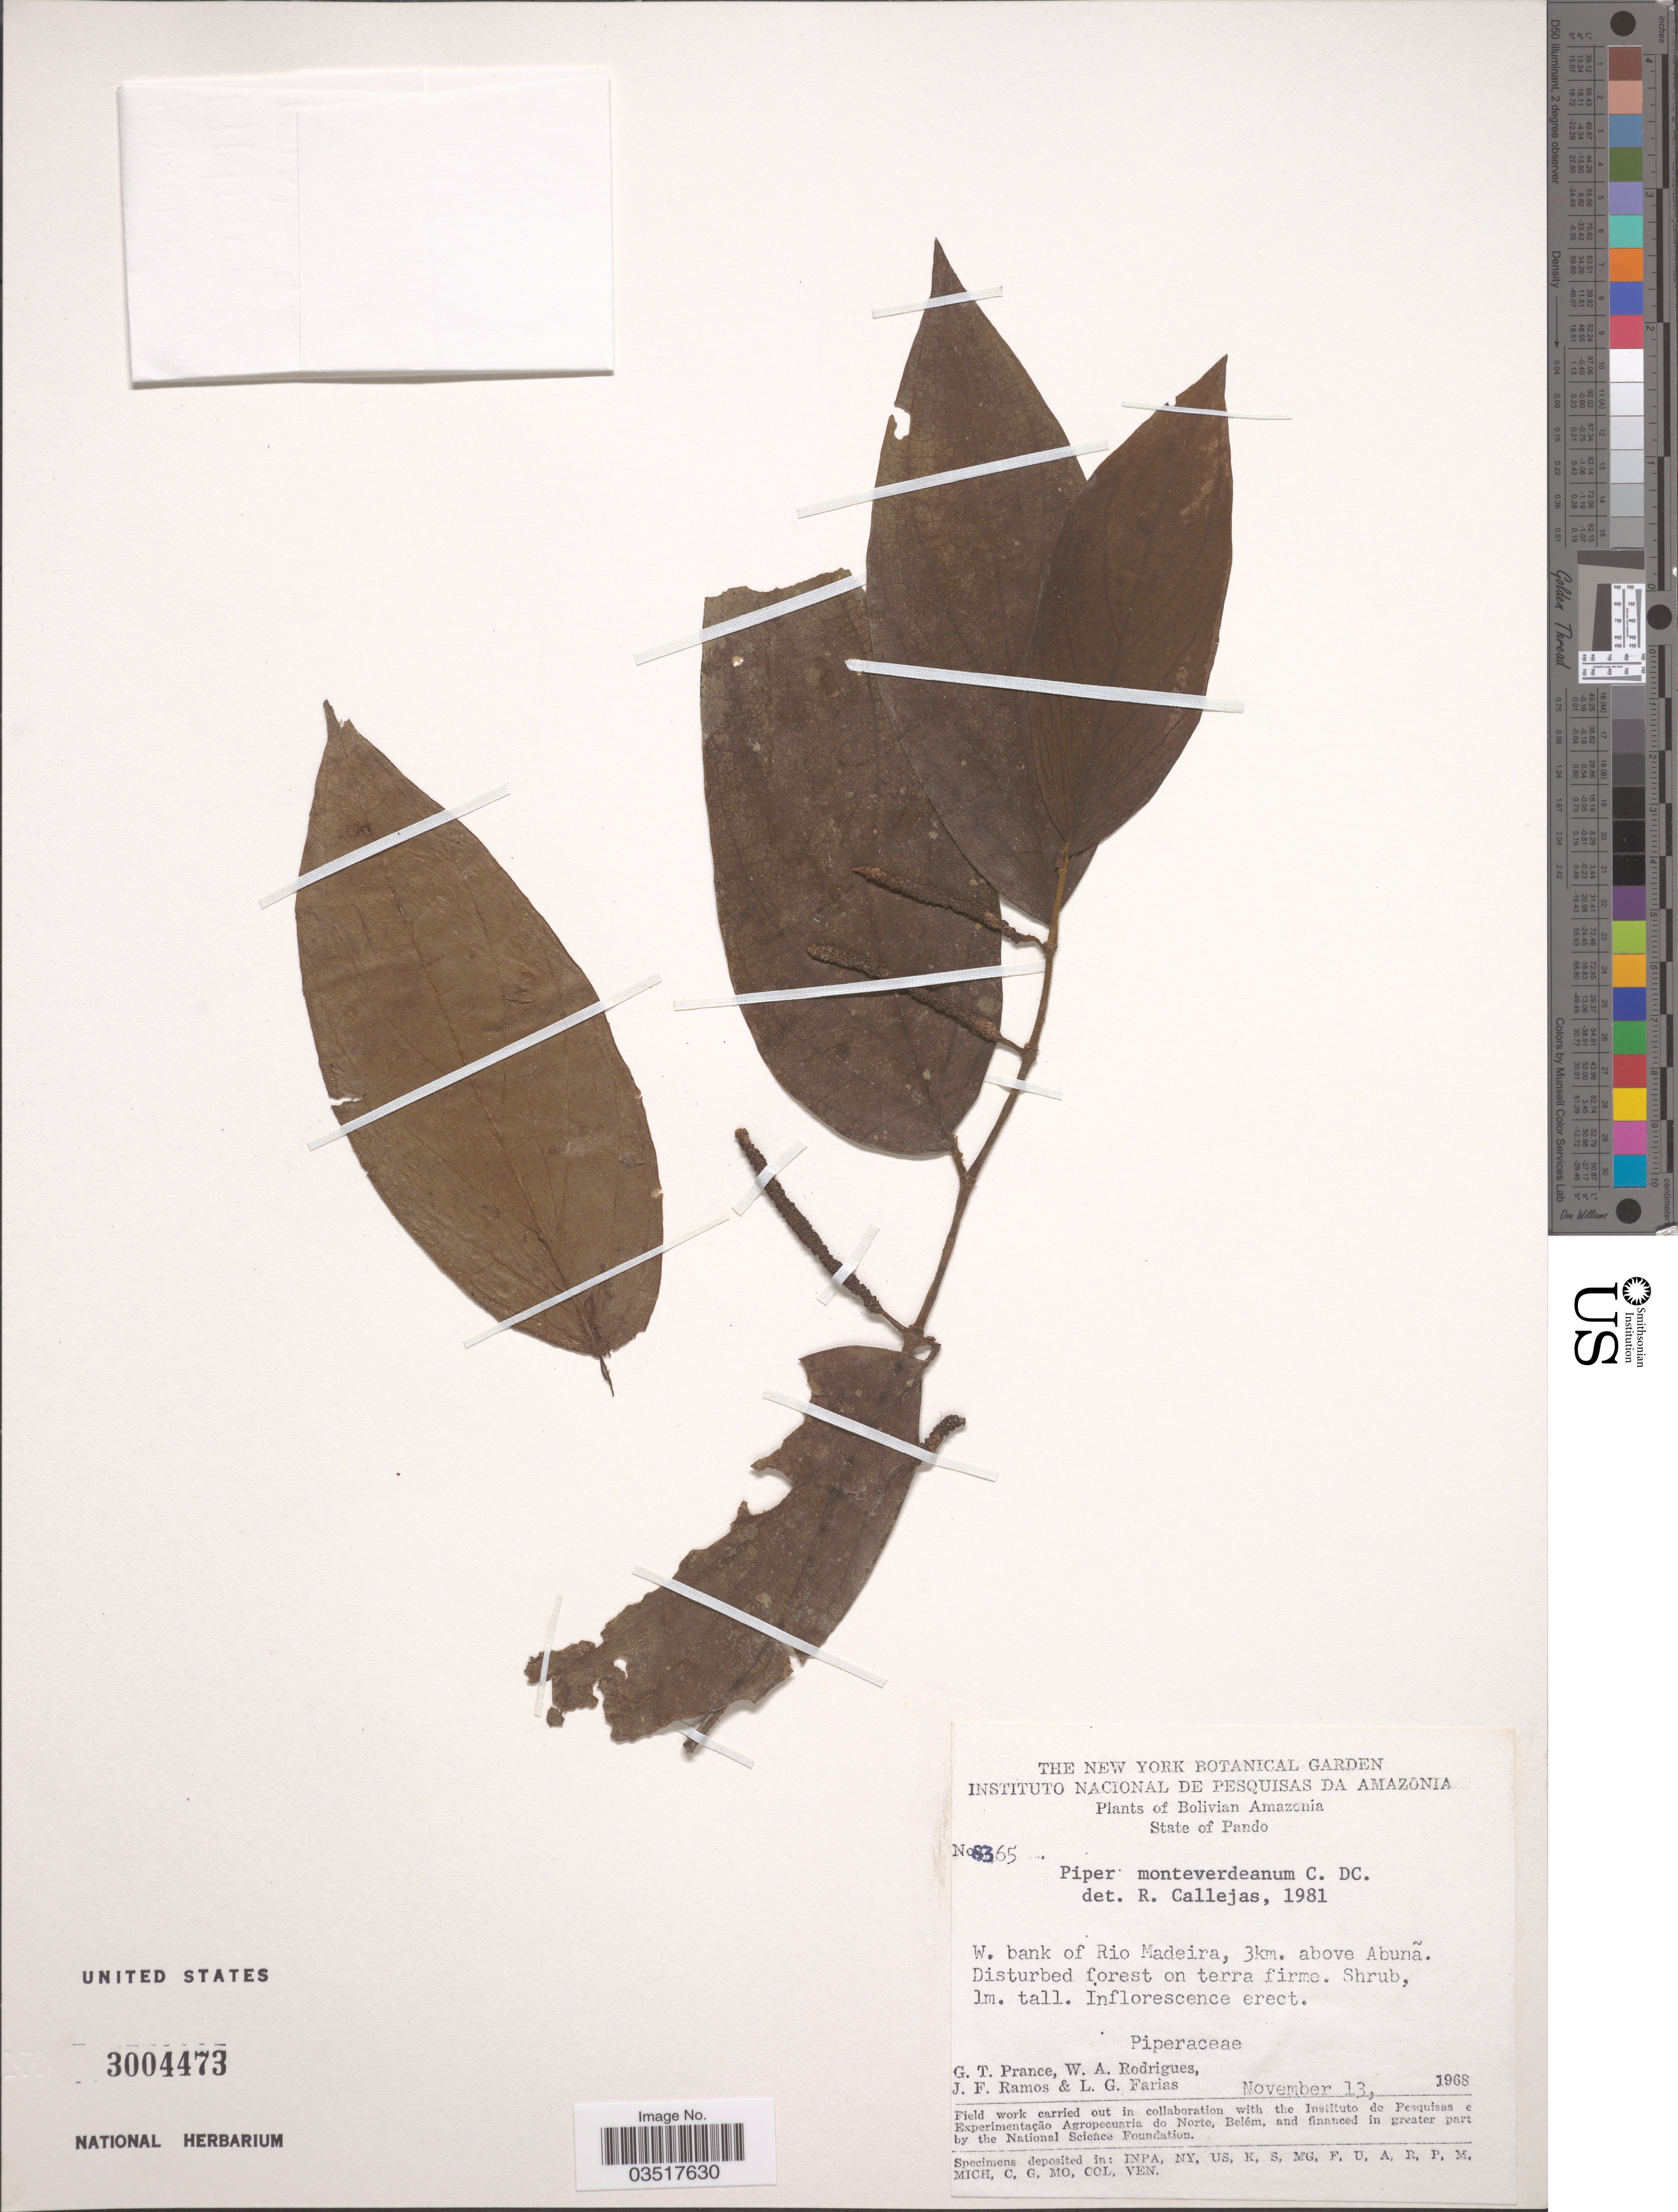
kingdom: Plantae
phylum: Tracheophyta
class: Magnoliopsida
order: Piperales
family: Piperaceae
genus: Piper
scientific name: Piper monteverdeanum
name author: C. DC.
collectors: G. T. Prance, W. A. Rodrigues, J. F. Ramos & L. G. Farias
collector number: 8365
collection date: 1968-11-13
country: Bolivia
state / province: Pando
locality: Bolivian Amazonia. W. bank of Rio Madeira, 3km. above Abuña.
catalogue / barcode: US 3004473